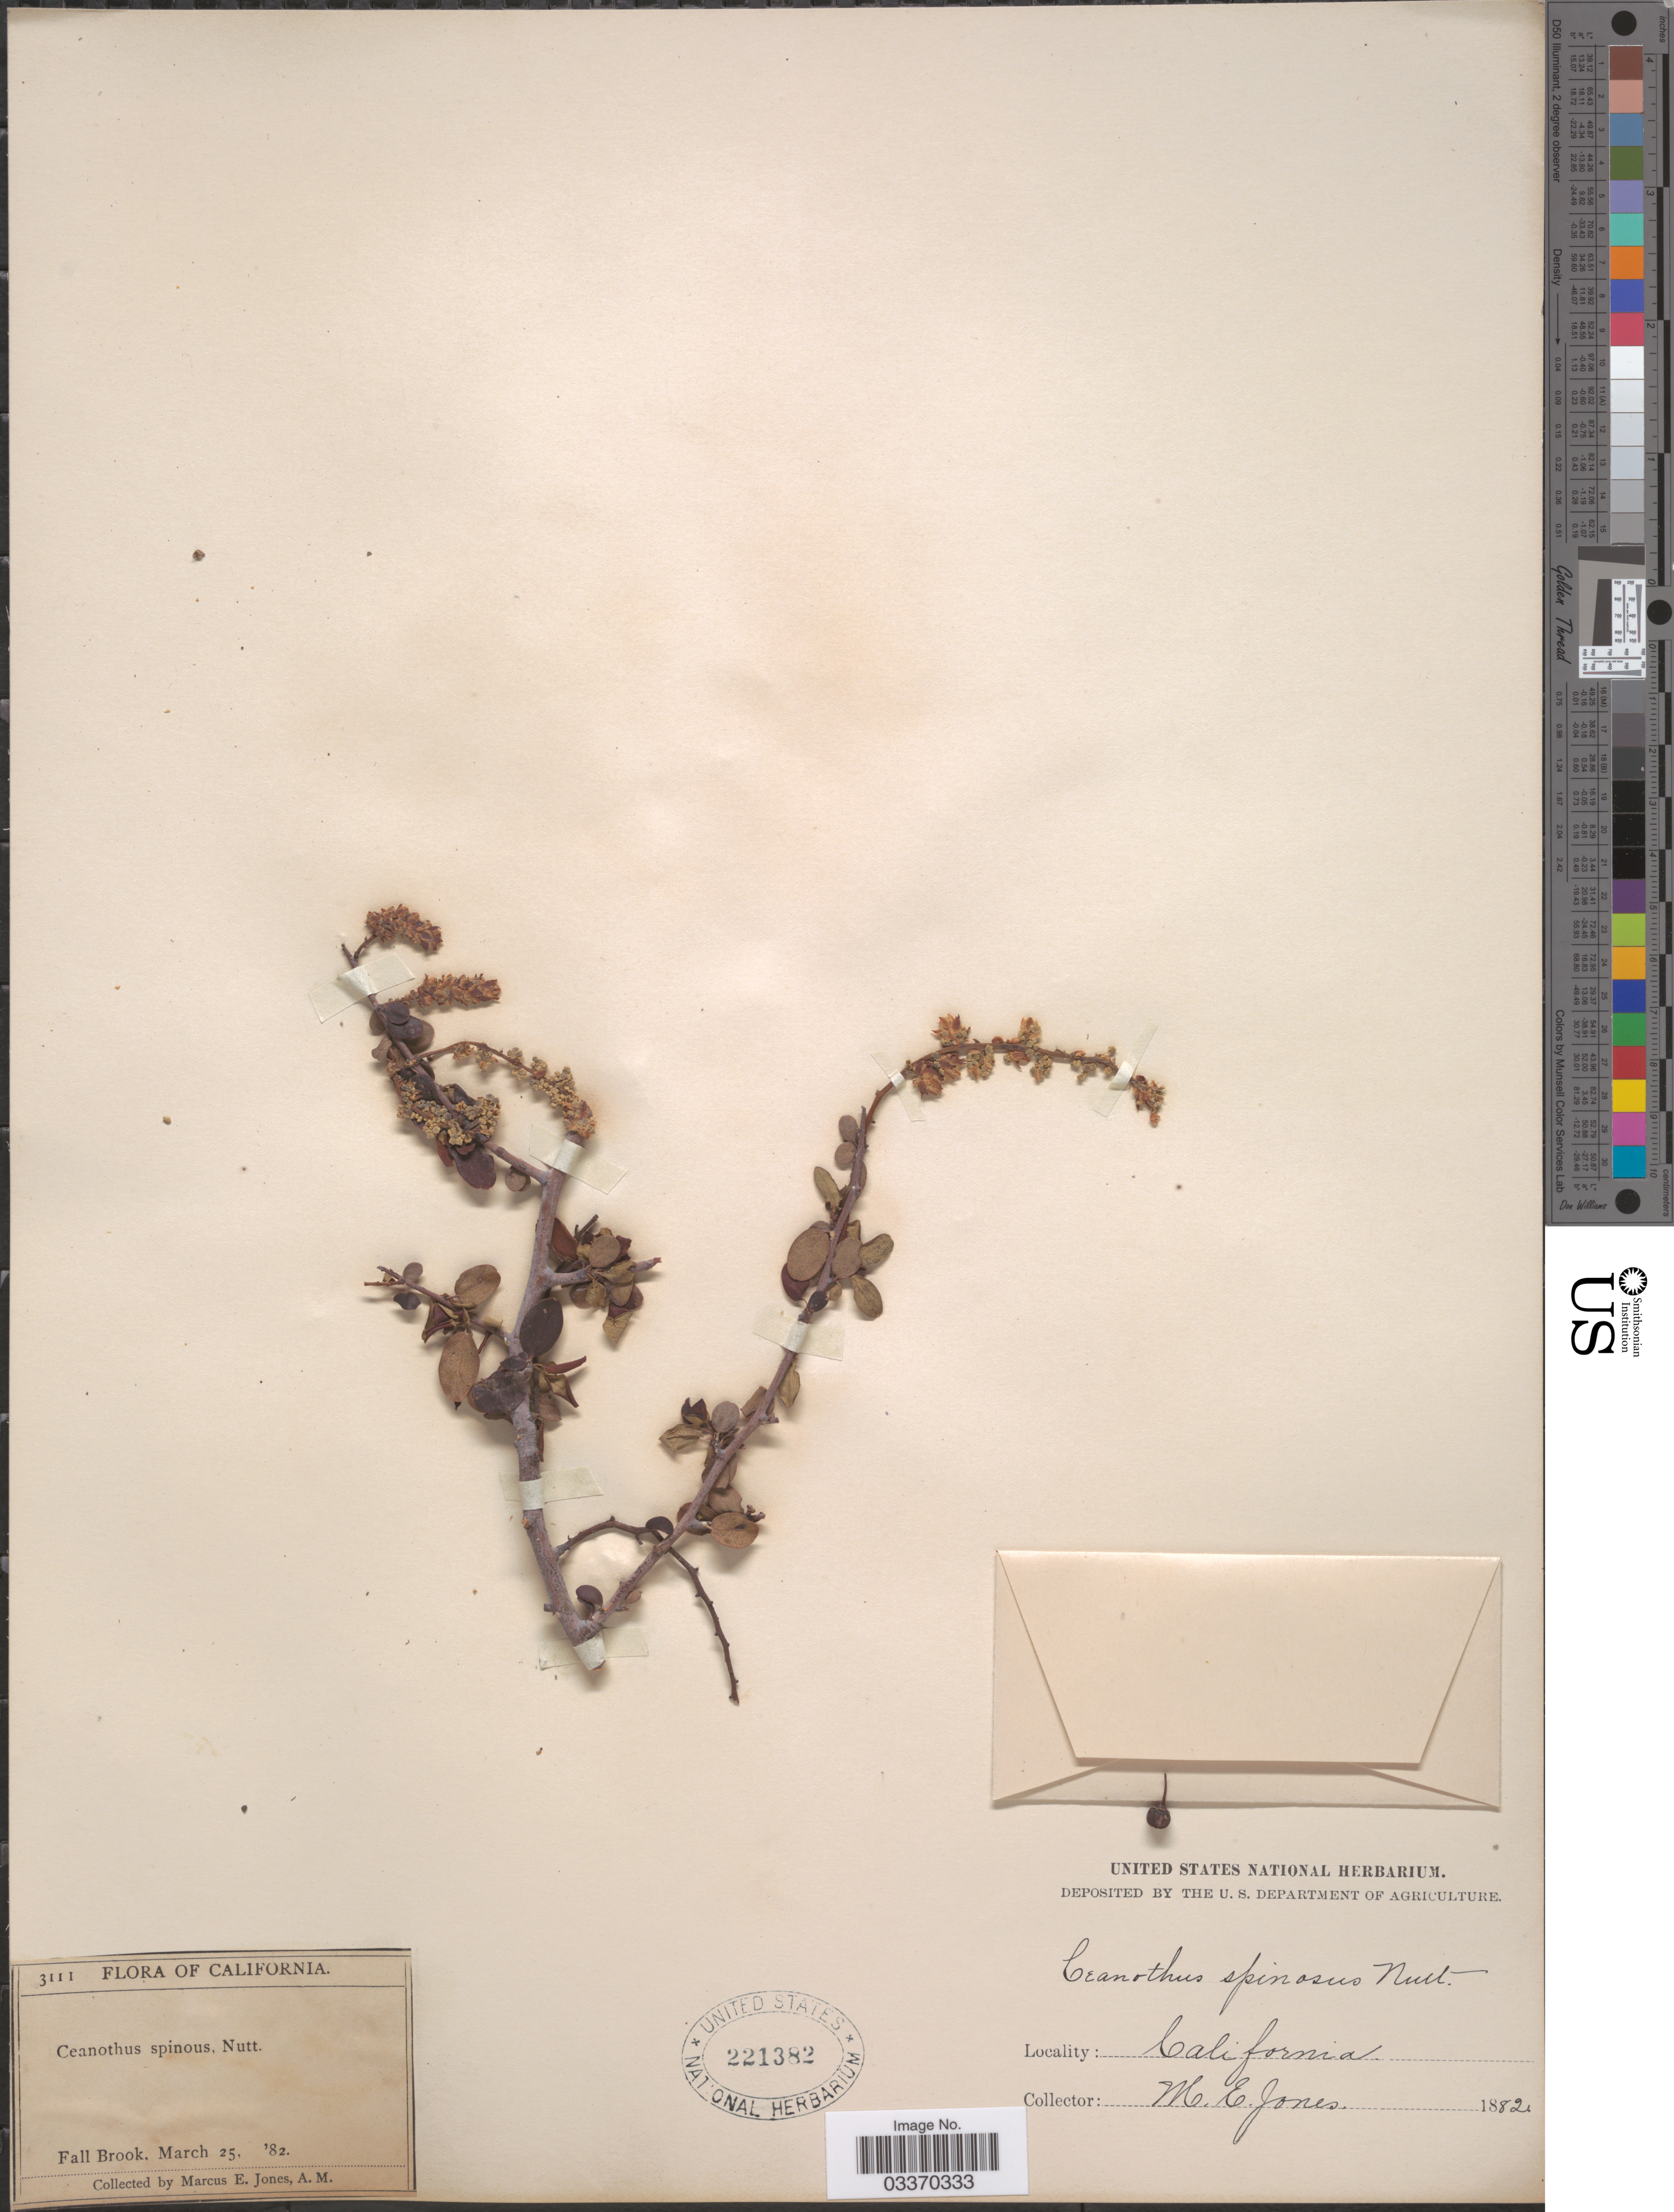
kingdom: Plantae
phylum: Tracheophyta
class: Magnoliopsida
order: Rosales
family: Rhamnaceae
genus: Ceanothus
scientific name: Ceanothus spinosus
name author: Nutt.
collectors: M. E. Jones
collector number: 3111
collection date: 1882-03-25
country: United States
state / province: California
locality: Fall Brook.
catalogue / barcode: US 221382